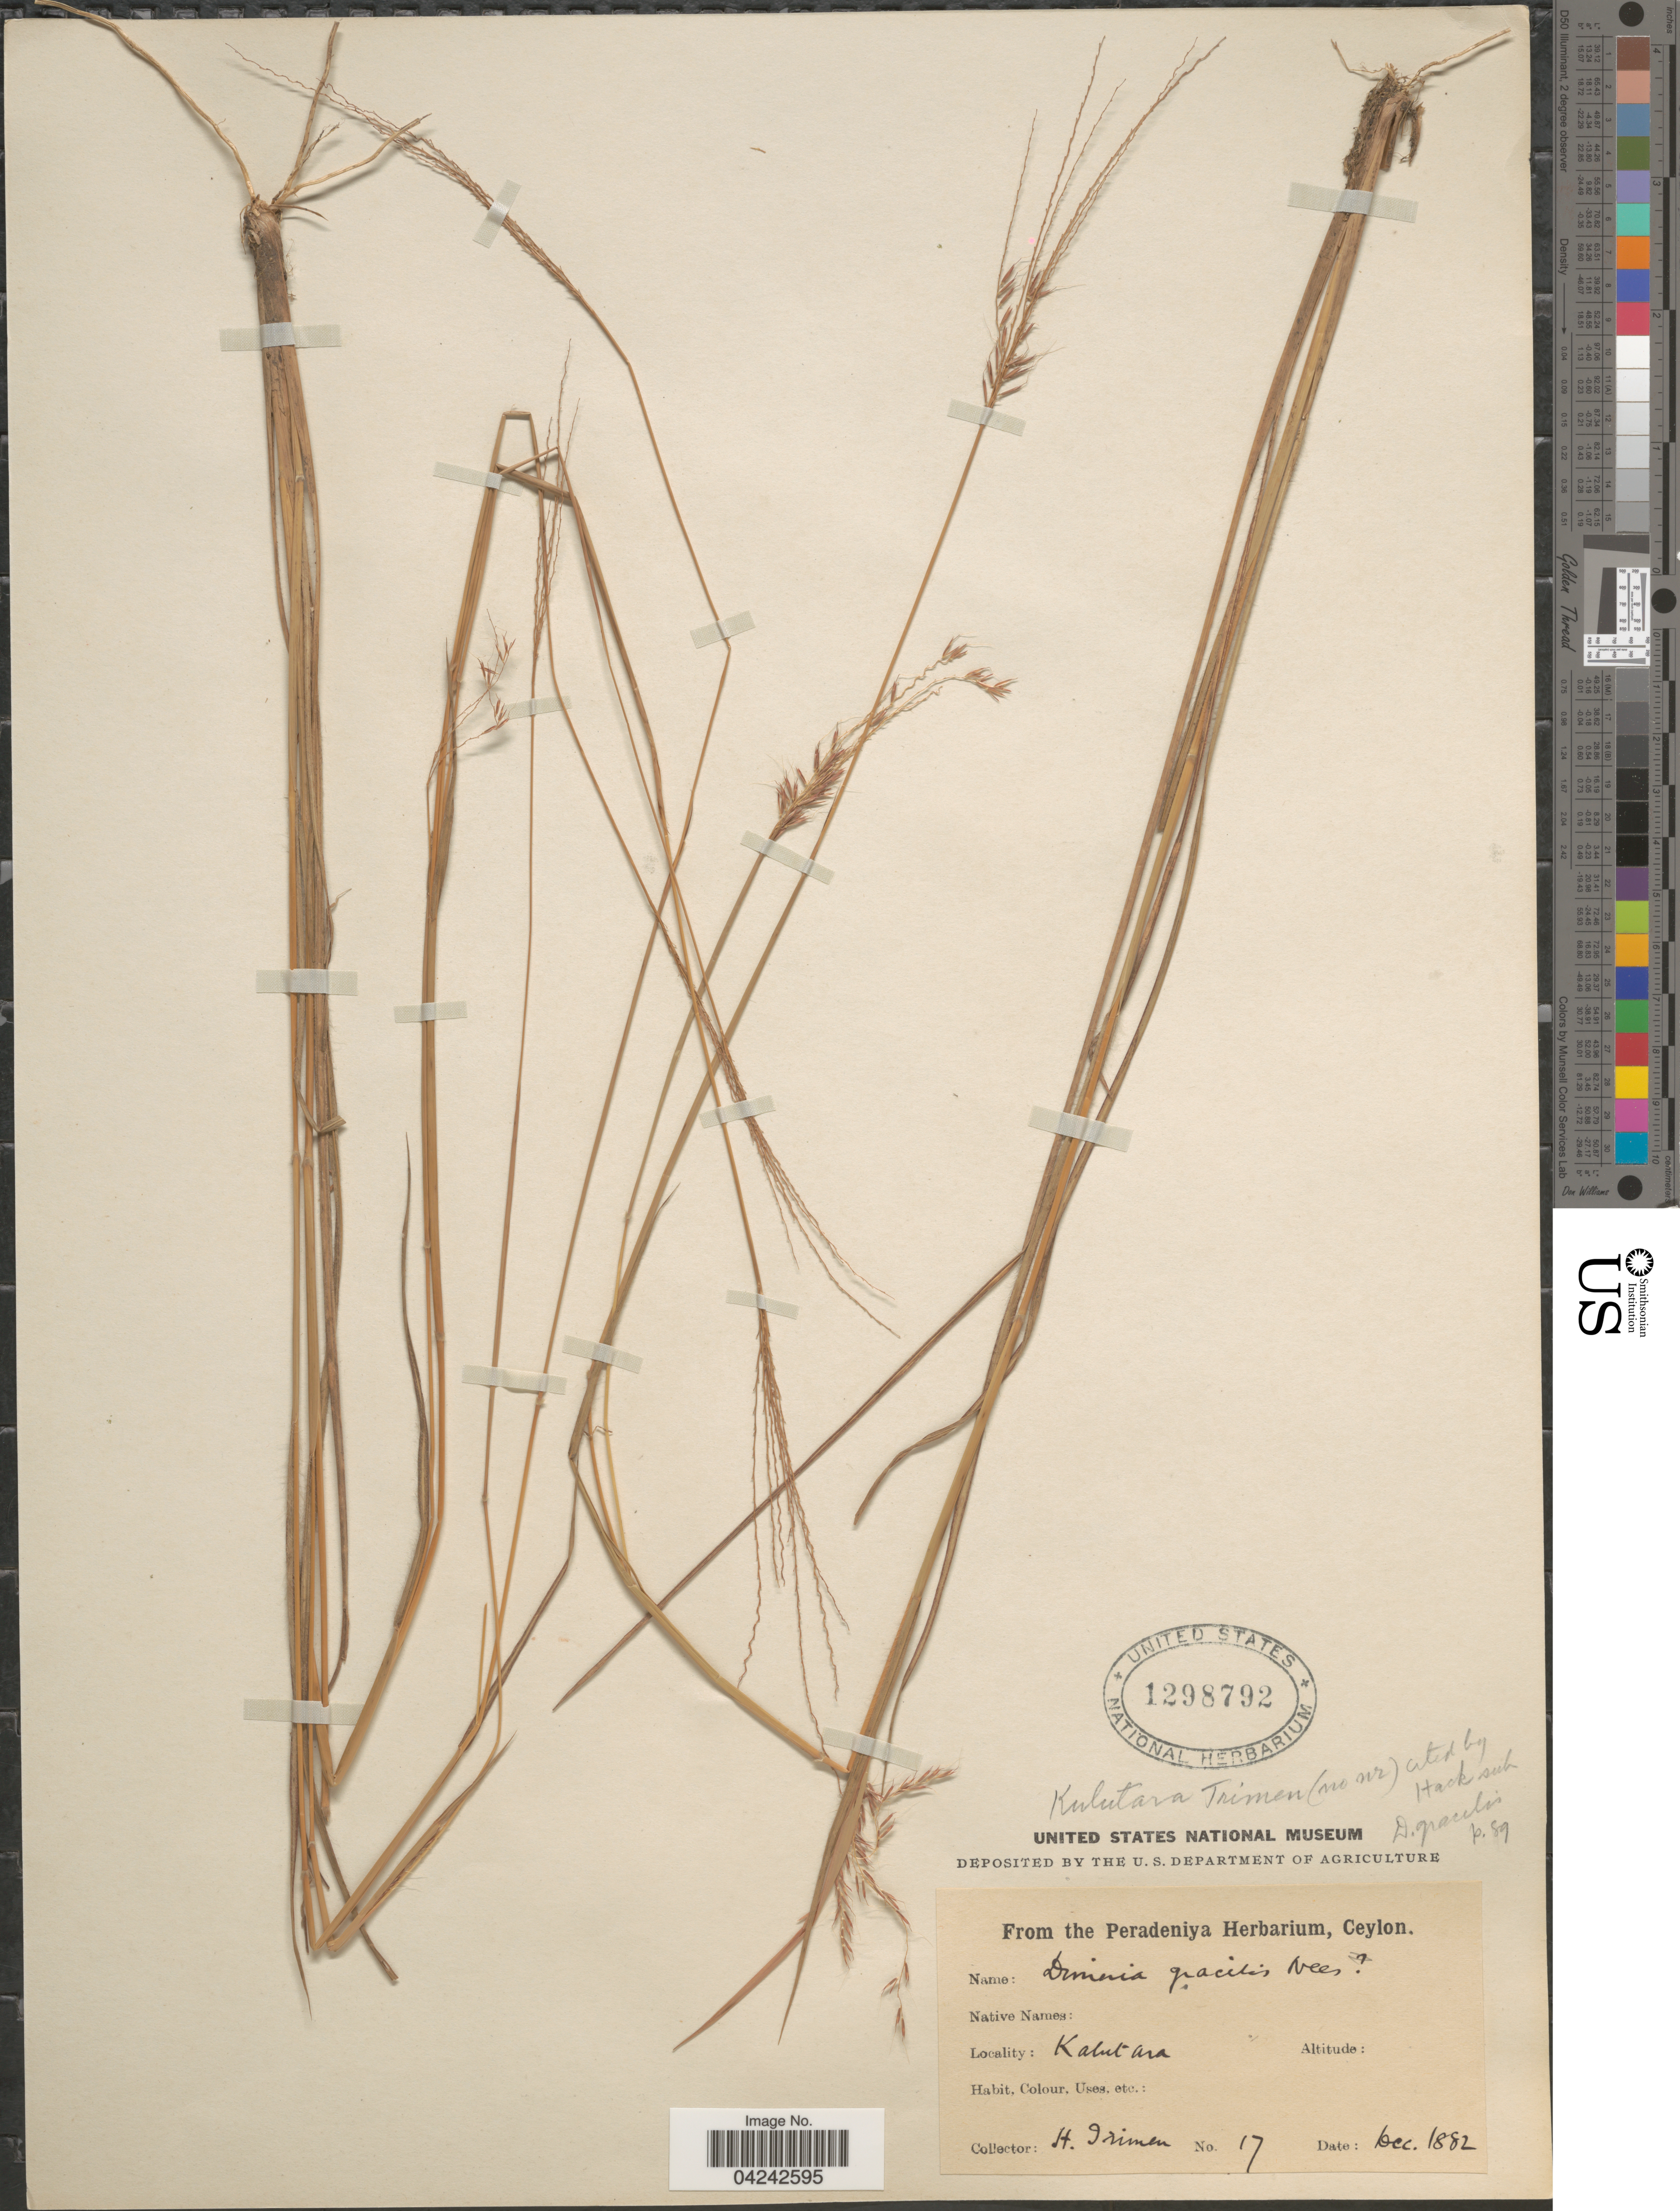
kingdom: Plantae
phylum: Tracheophyta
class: Liliopsida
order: Poales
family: Poaceae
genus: Dimeria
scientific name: Dimeria gracilis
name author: Nees ex Steud.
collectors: H. Trimen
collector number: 17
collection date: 1882-12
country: Sri Lanka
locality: Kalutara.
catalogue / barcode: US 1298792